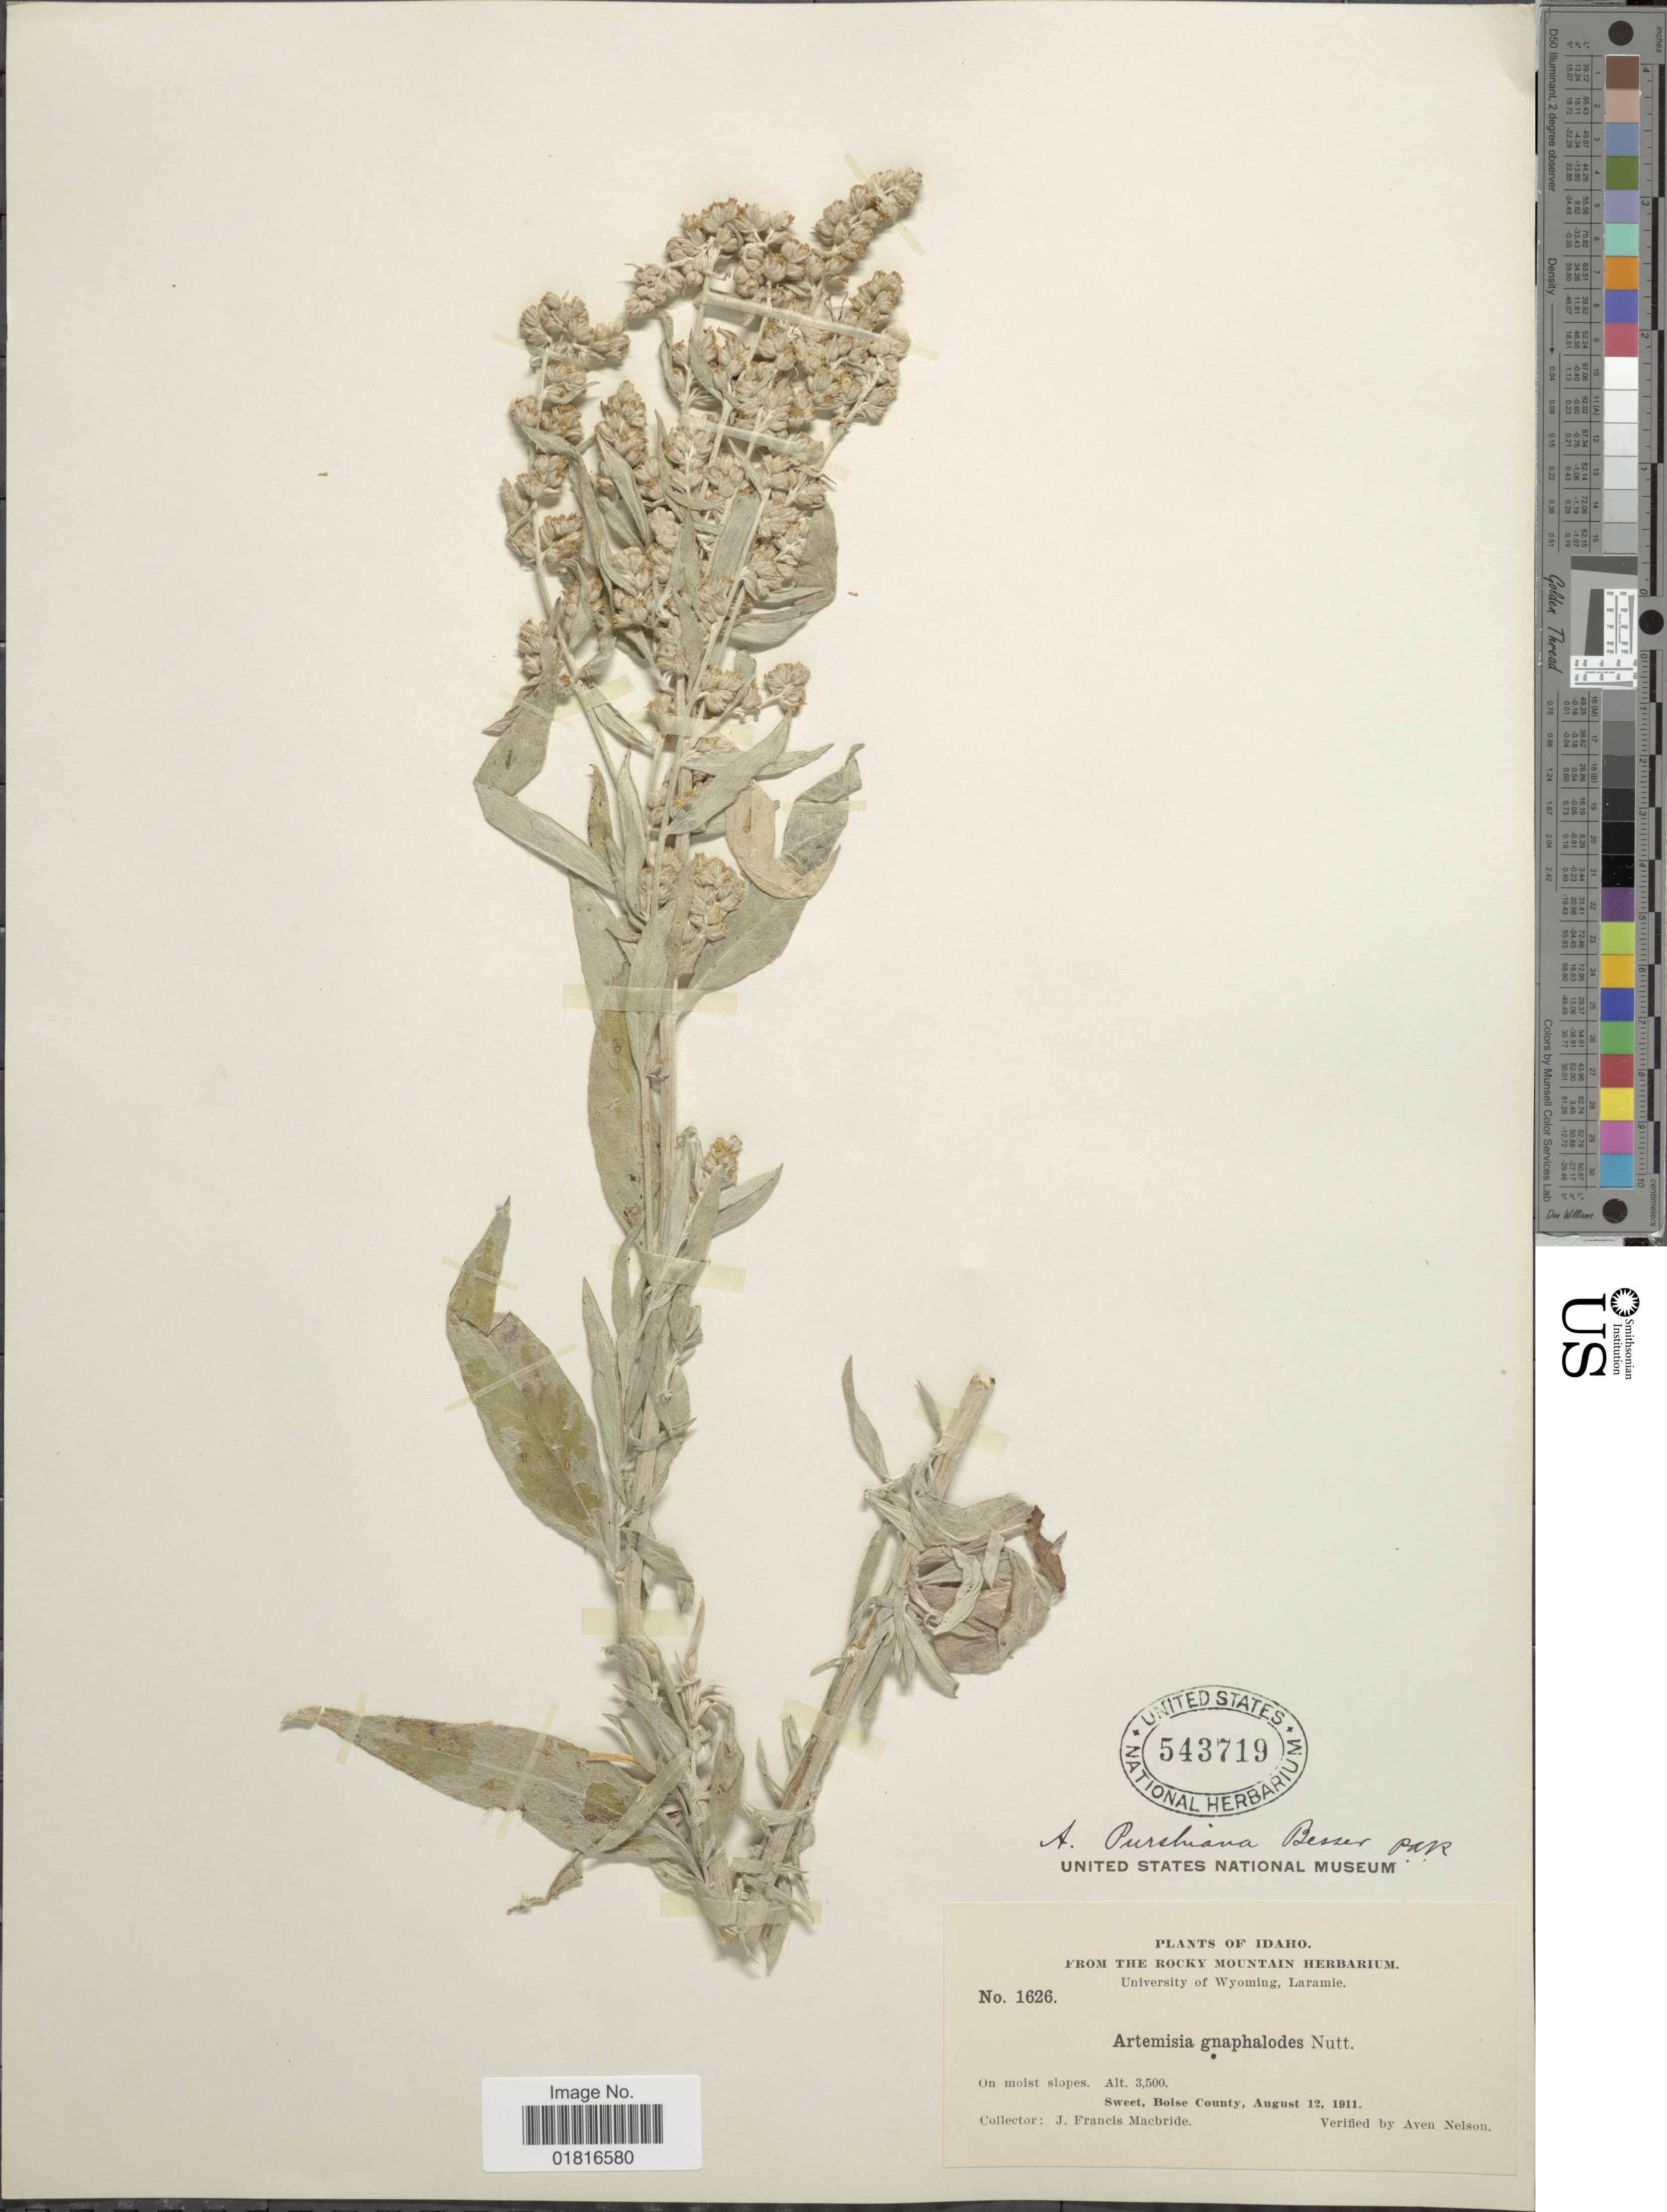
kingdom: Plantae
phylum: Tracheophyta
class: Magnoliopsida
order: Asterales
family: Asteraceae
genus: Artemisia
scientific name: Artemisia purshiana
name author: Besser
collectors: J. F. Macbride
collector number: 1626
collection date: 1911-08-12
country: United States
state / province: Idaho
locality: On moist slopes, Sweet, Bolse County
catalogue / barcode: US 543719